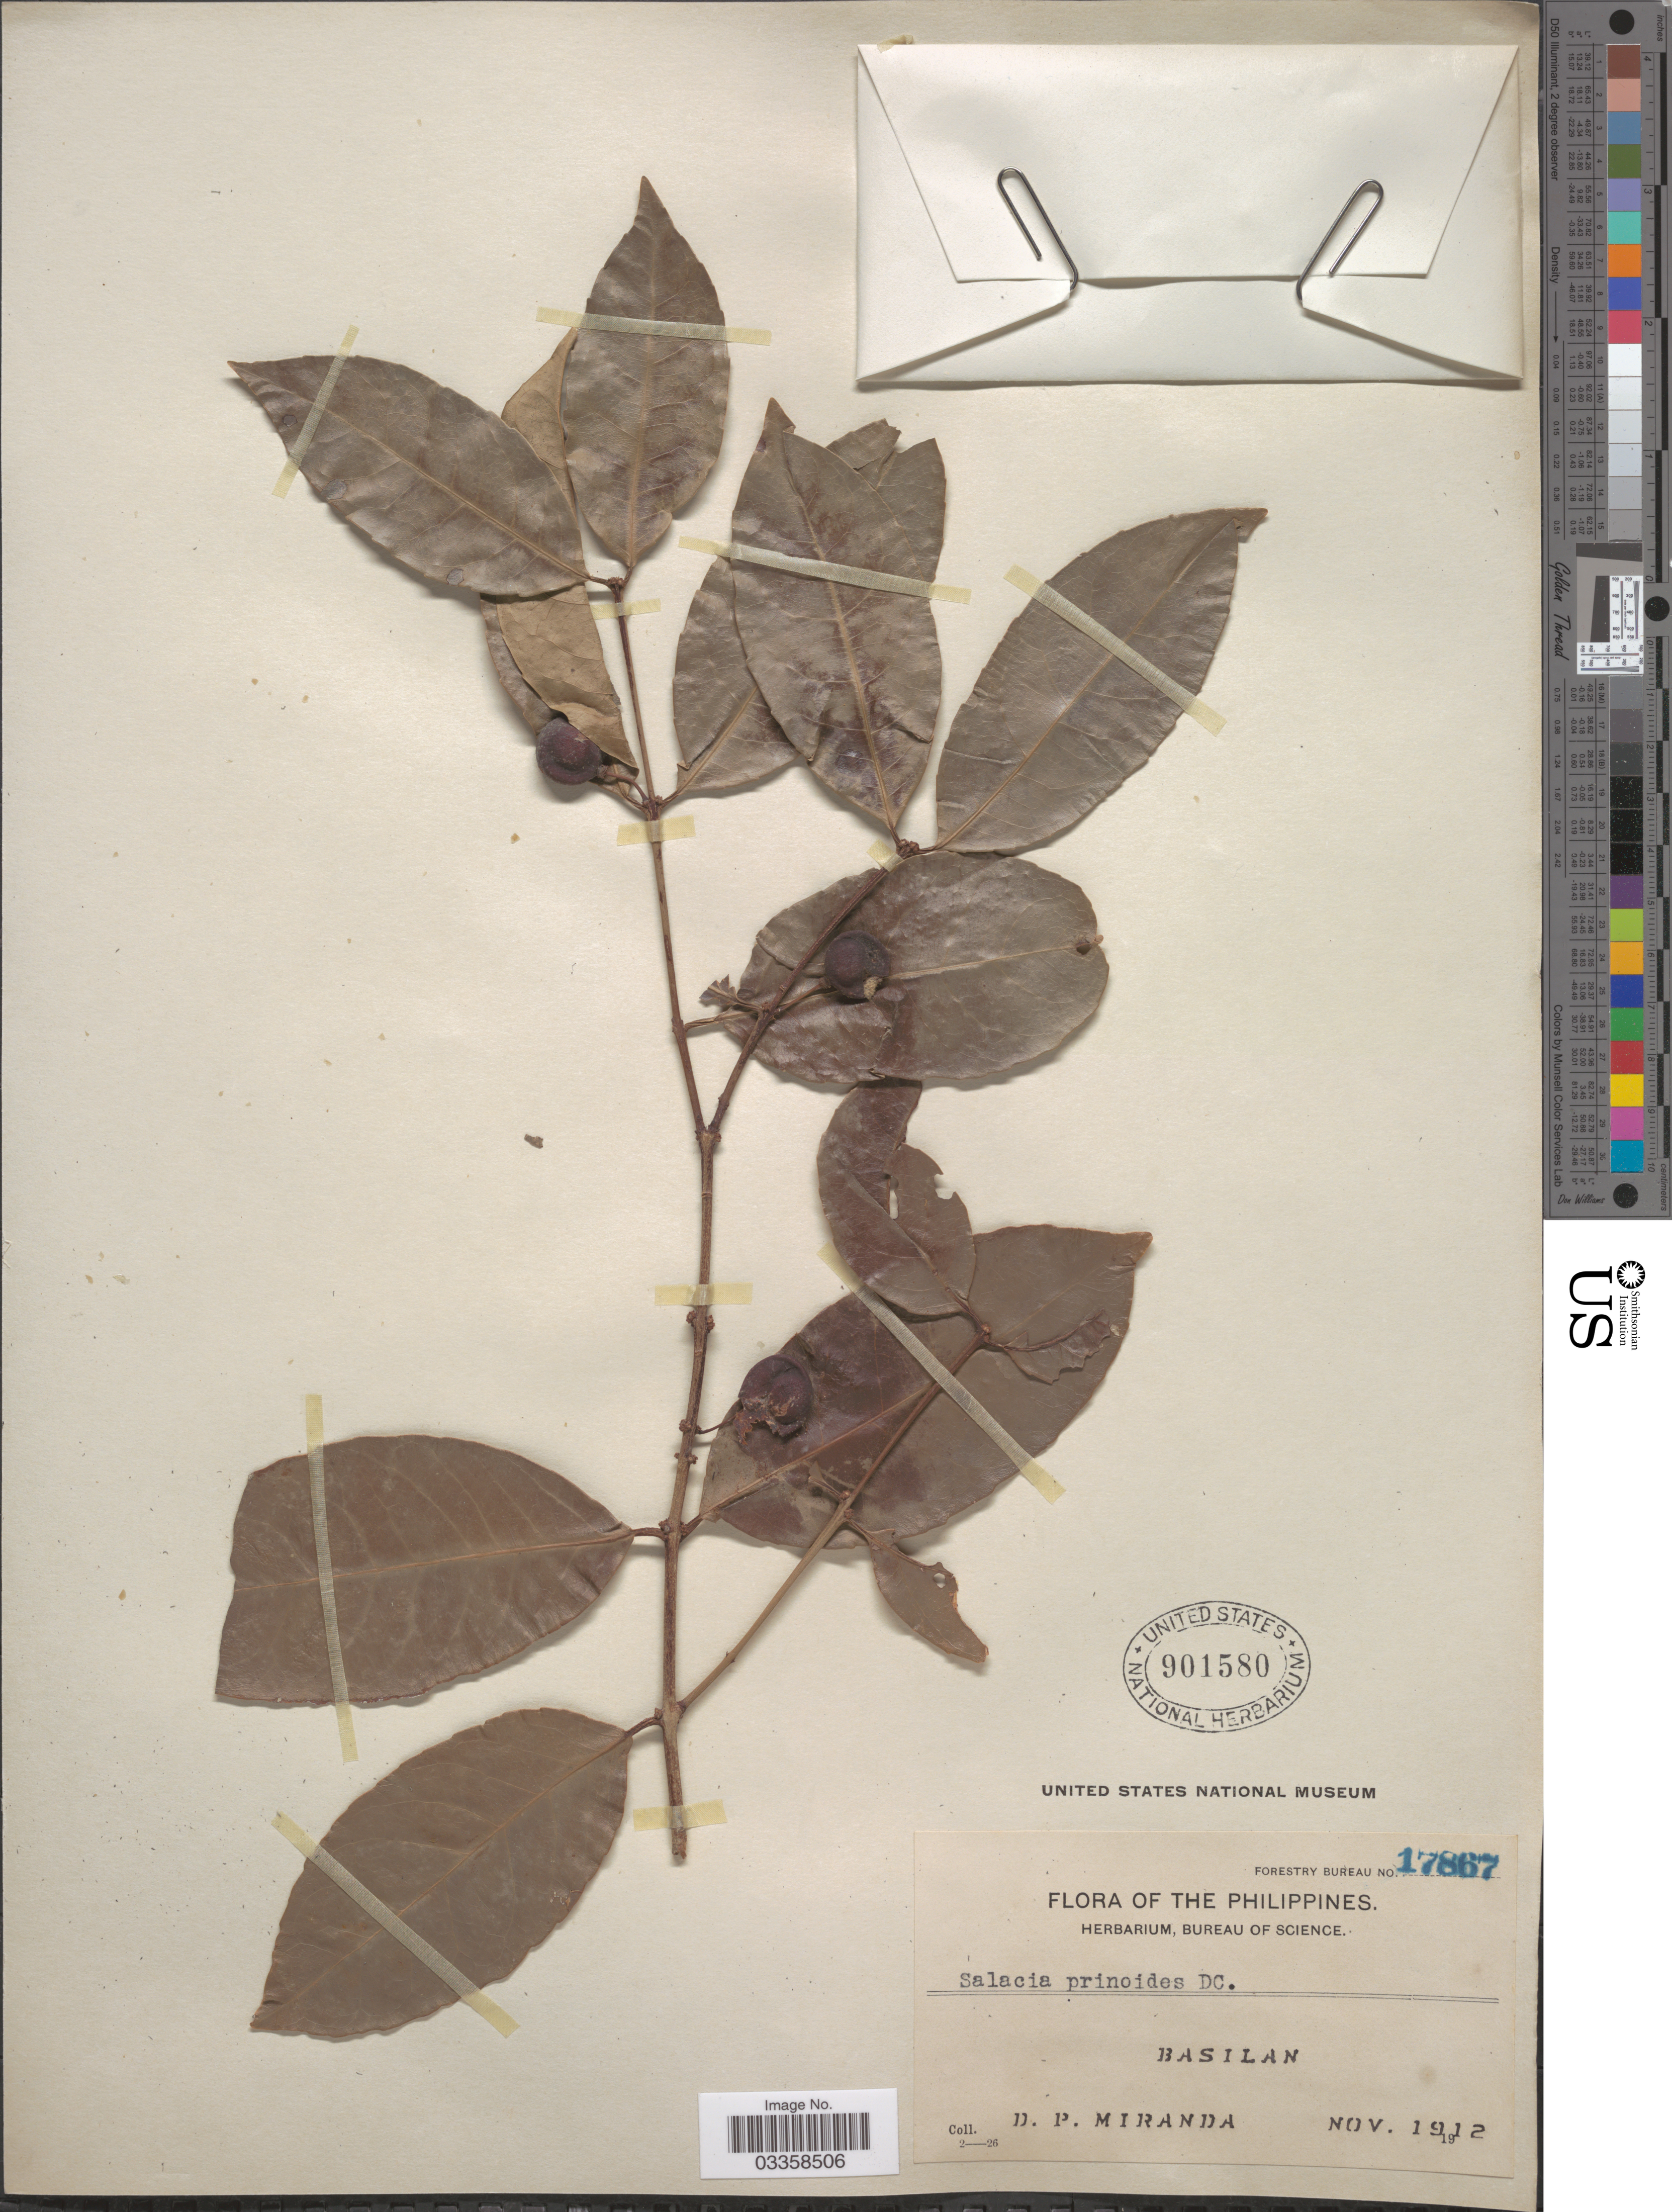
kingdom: Plantae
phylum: Tracheophyta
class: Magnoliopsida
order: Celastrales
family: Celastraceae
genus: Salacia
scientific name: Salacia chinensis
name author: L.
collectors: D. P. Miranda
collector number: Forestry Bureau 17867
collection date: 1912-11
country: Philippines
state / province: Muslim Mindanao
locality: Basilan.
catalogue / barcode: US 901580